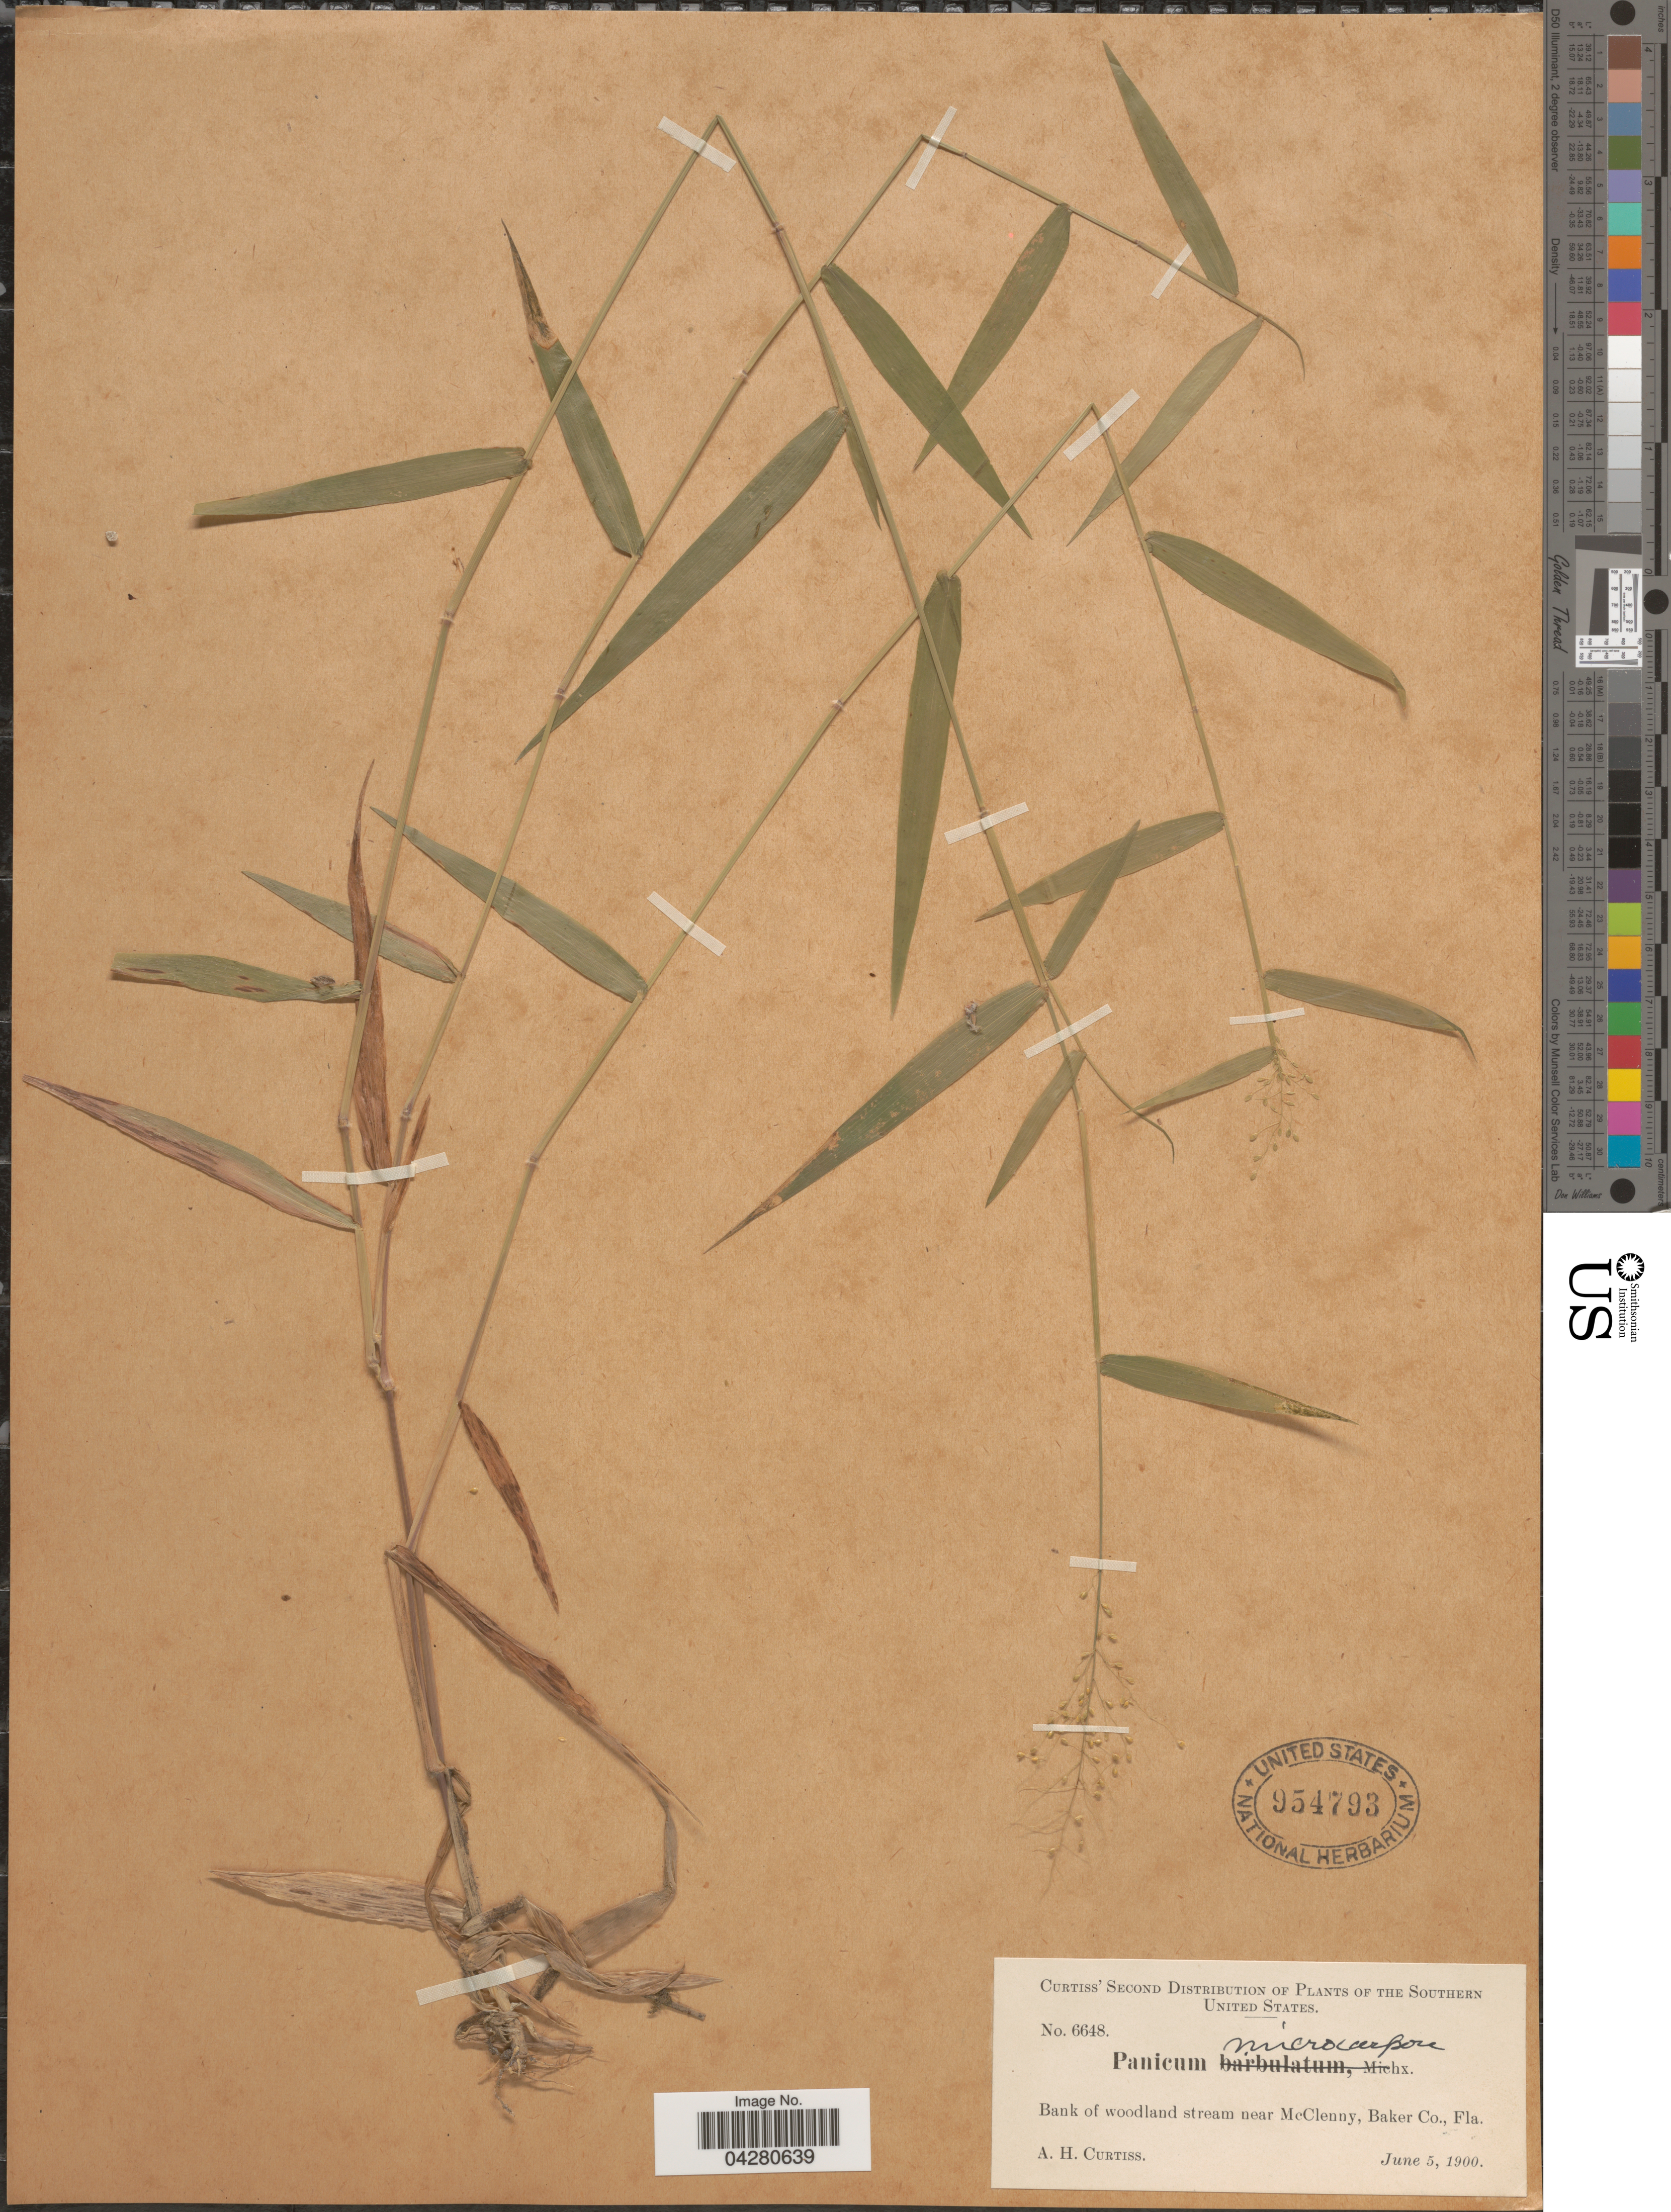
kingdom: Plantae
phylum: Tracheophyta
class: Liliopsida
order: Poales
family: Poaceae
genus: Dichanthelium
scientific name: Dichanthelium dichotomum var. dichotomum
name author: (L.) Gould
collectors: A. H. Curtiss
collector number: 6648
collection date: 1900-06-05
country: United States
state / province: Florida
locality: The Southern United States. Bank of woodland stream near McClenny, Baker Co.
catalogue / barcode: US 954793